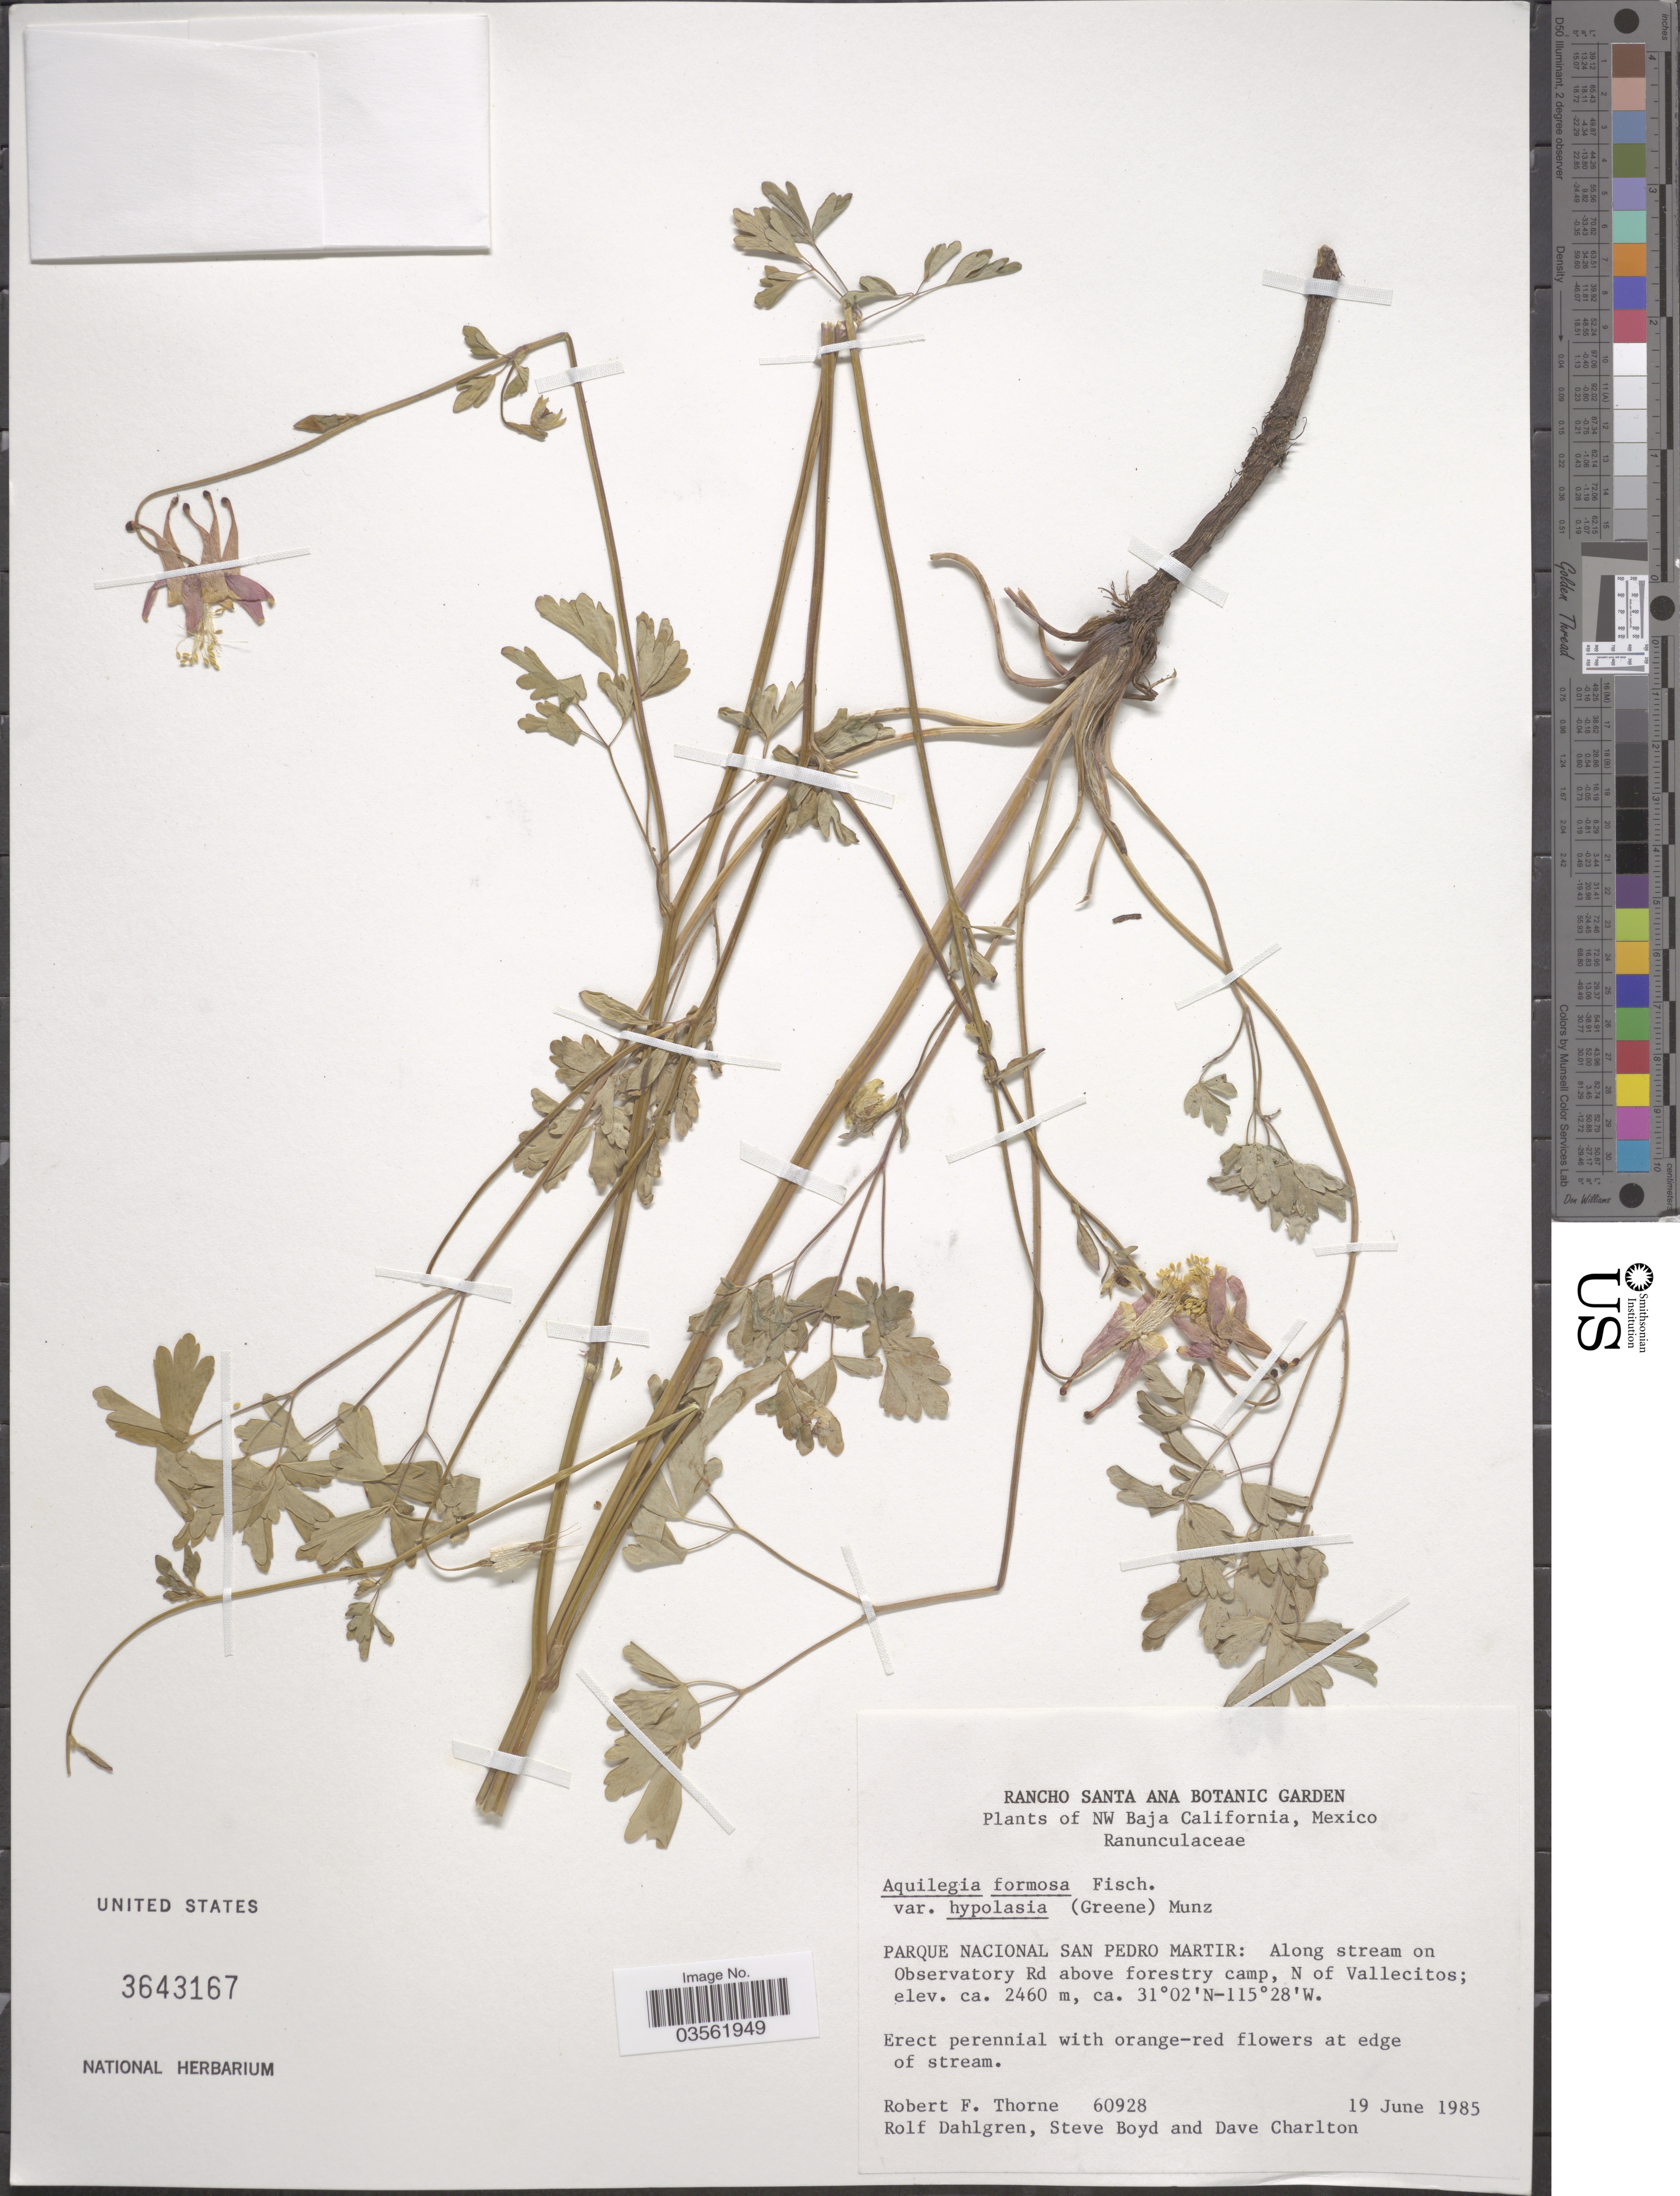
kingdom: Plantae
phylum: Tracheophyta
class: Magnoliopsida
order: Ranunculales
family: Ranunculaceae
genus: Aquilegia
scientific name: Aquilegia formosa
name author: Fisch. ex DC.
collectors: R. F. Thorne, R. Dahlgren, S. Boyd & D. Charlton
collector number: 60928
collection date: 1985-06-19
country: Mexico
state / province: Baja California Norte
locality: NW Baja California. Parque Nacional San Pedro Martir: Along stream on Observatory Rd above forestry camp, N of Vallecitos.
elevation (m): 2460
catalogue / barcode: US 3643167